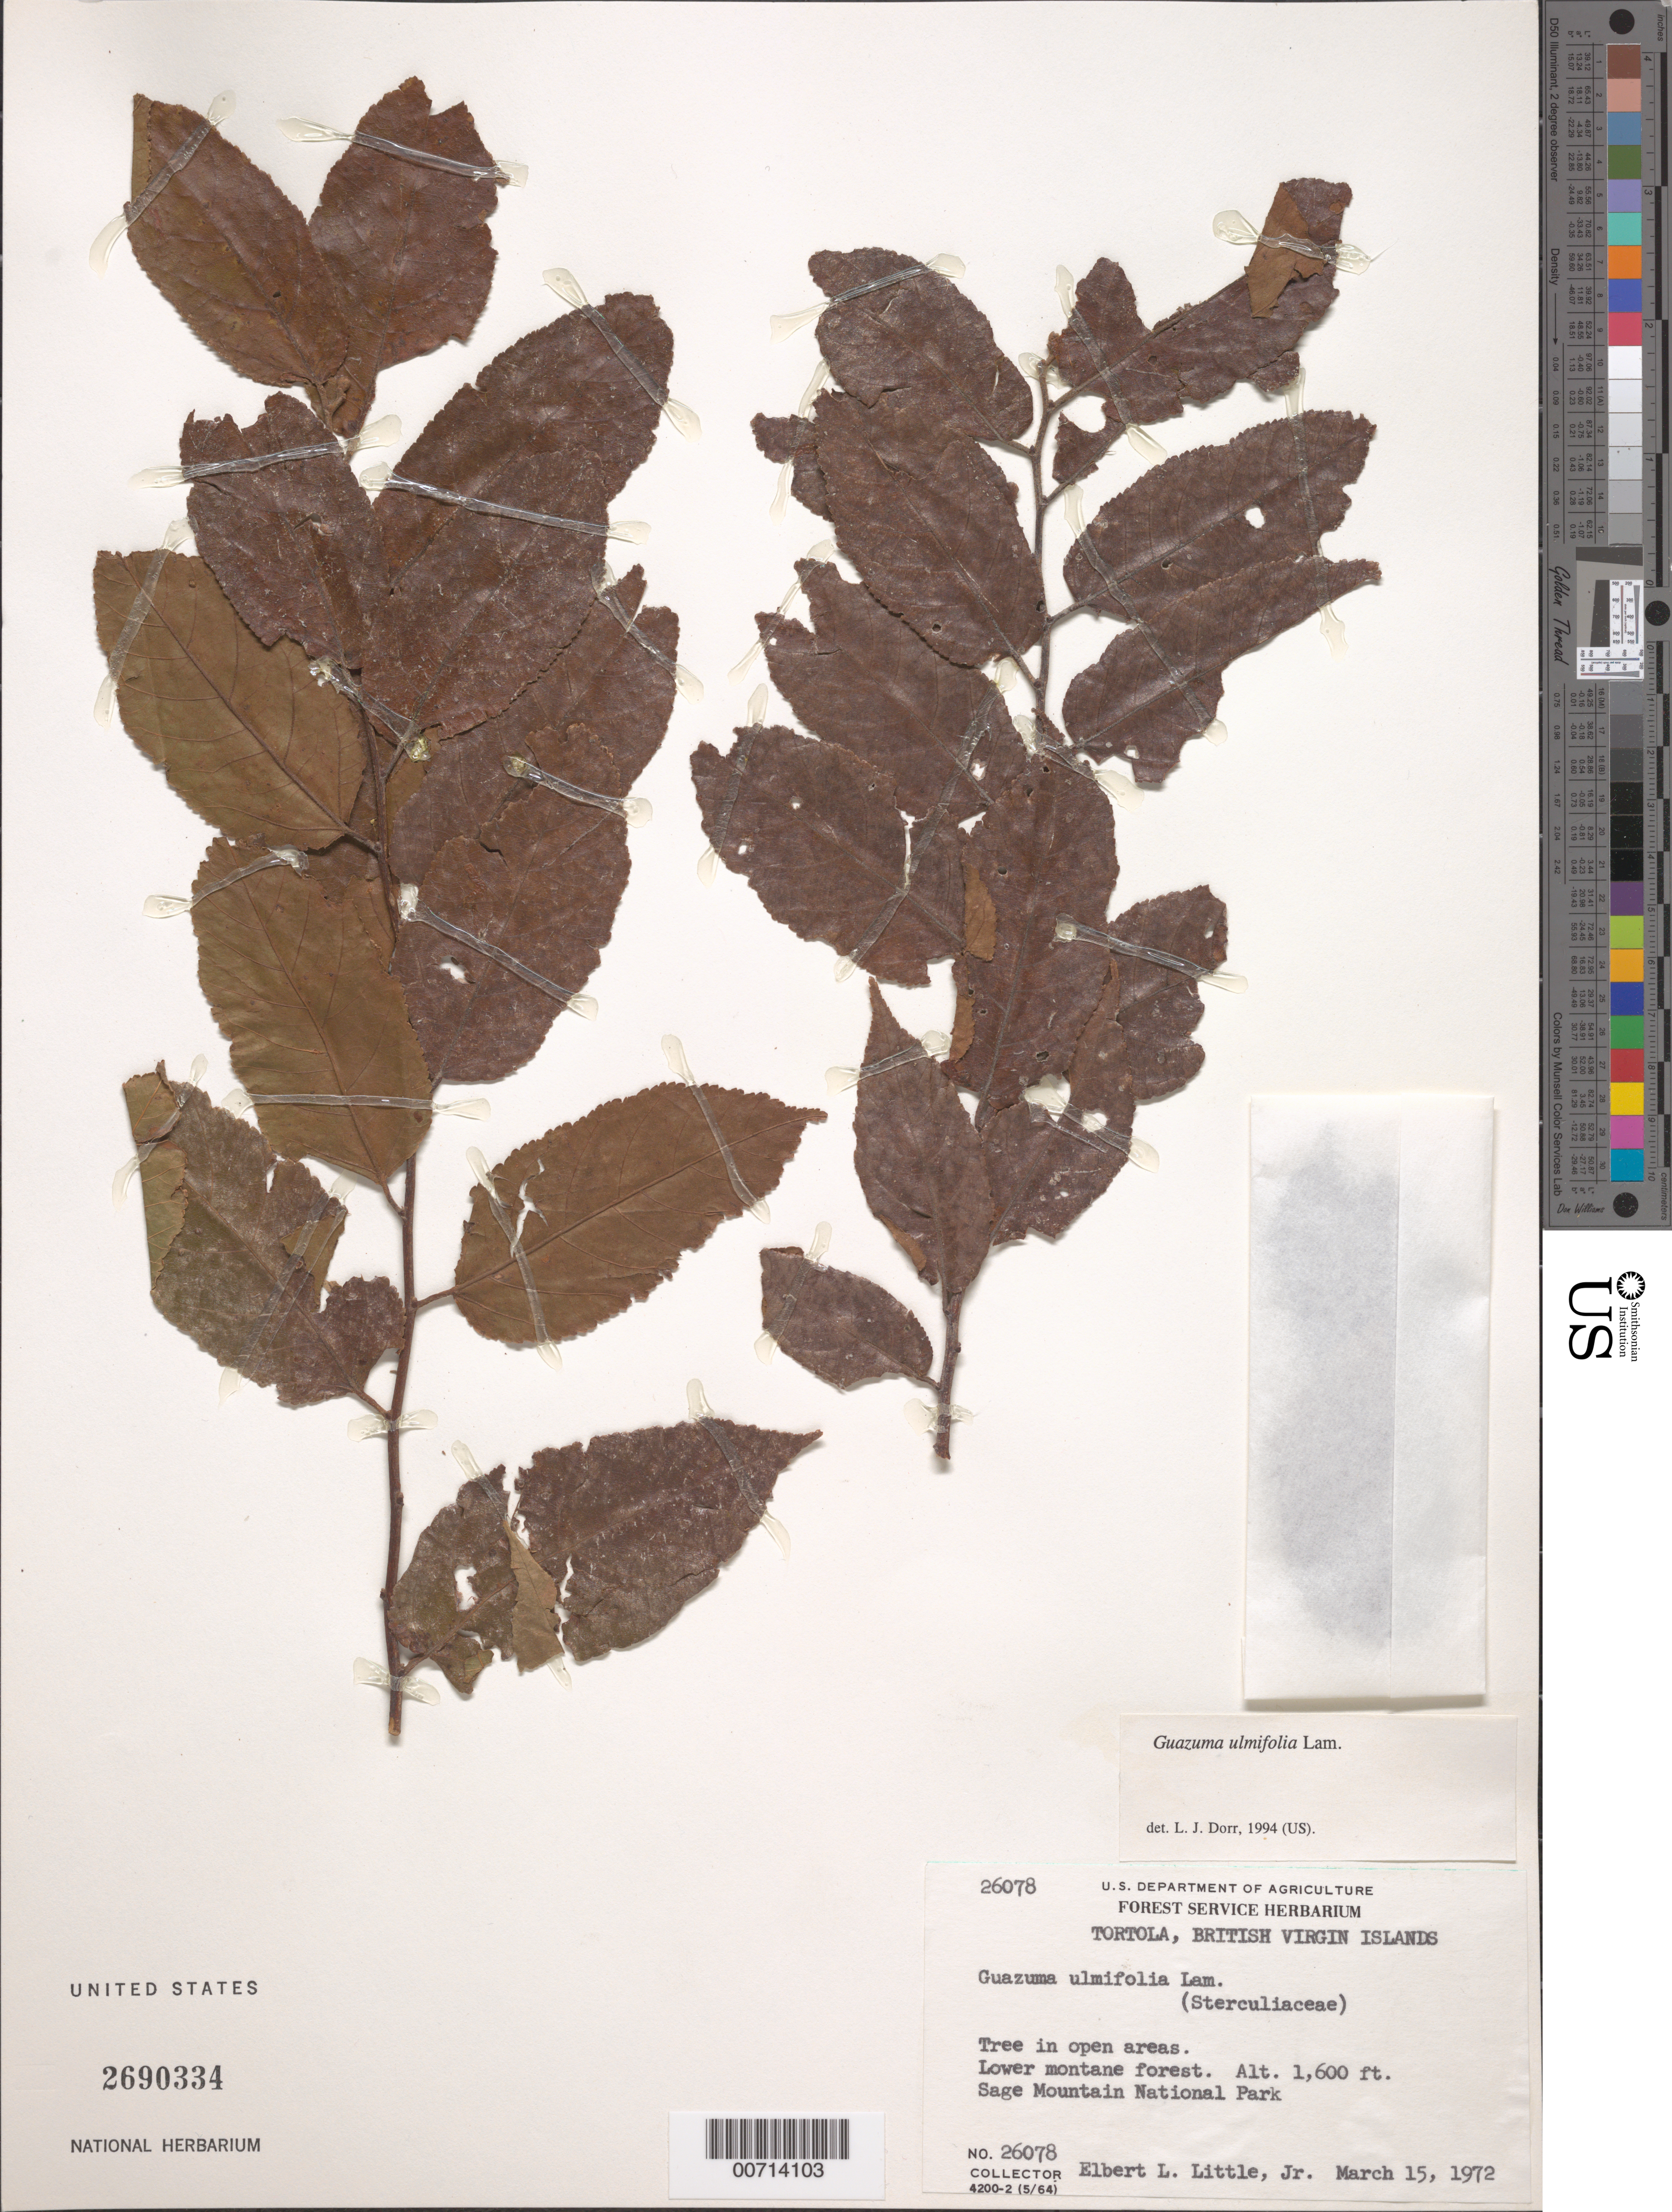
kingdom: Plantae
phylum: Tracheophyta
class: Magnoliopsida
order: Malvales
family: Malvaceae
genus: Guazuma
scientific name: Guazuma ulmifolia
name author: Lam.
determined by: Dorr, L. J., (BOT), Smithsonian Institution - National Museum of Natural History (UNITED STATES)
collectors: E. L. Little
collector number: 26078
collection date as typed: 15 Mar 1972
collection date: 1972-03-15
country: British Virgin Islands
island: Tortola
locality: Sage Mountain Natl. Park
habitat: In open areas, lower montane forest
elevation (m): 488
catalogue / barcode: US 2690334